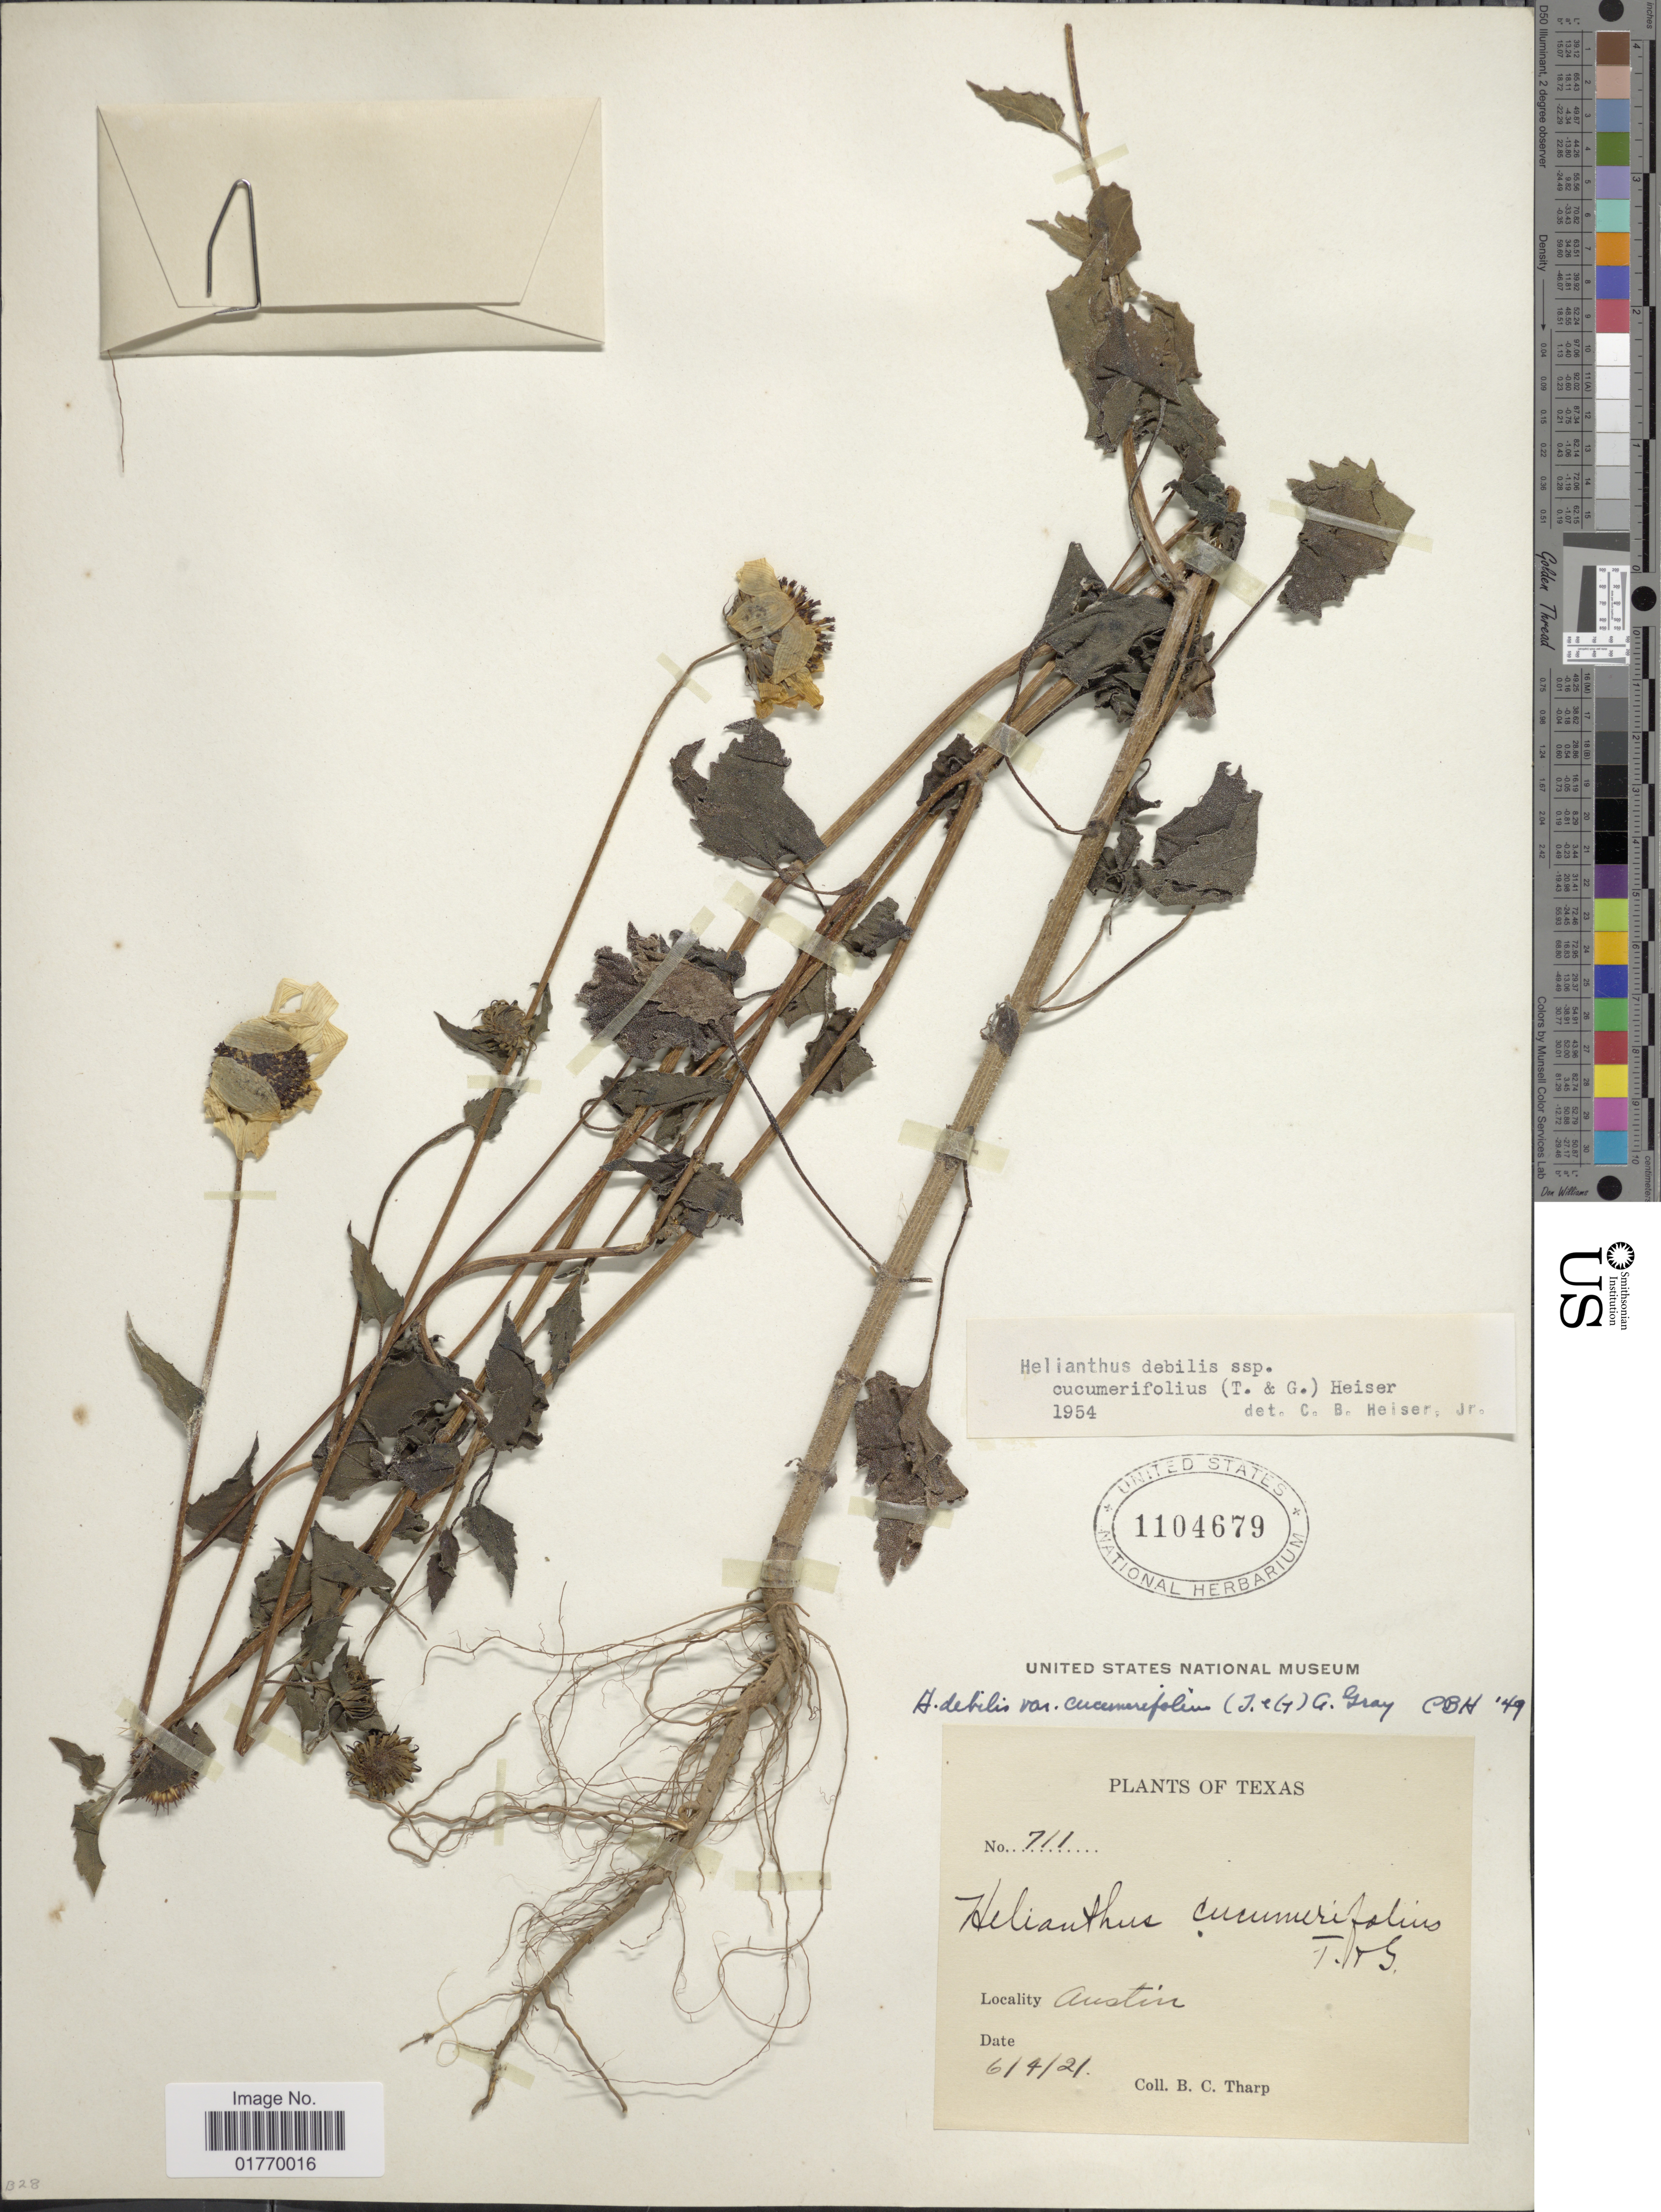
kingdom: Plantae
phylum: Tracheophyta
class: Magnoliopsida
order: Asterales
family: Asteraceae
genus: Helianthus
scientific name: Helianthus debilis subsp. cucumerifolius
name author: (Torr. & A. Gray) Heiser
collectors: B. C. Tharp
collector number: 711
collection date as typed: Transcribed d/m/y: 4/6/21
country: United States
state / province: Texas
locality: Austin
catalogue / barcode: US 1104679